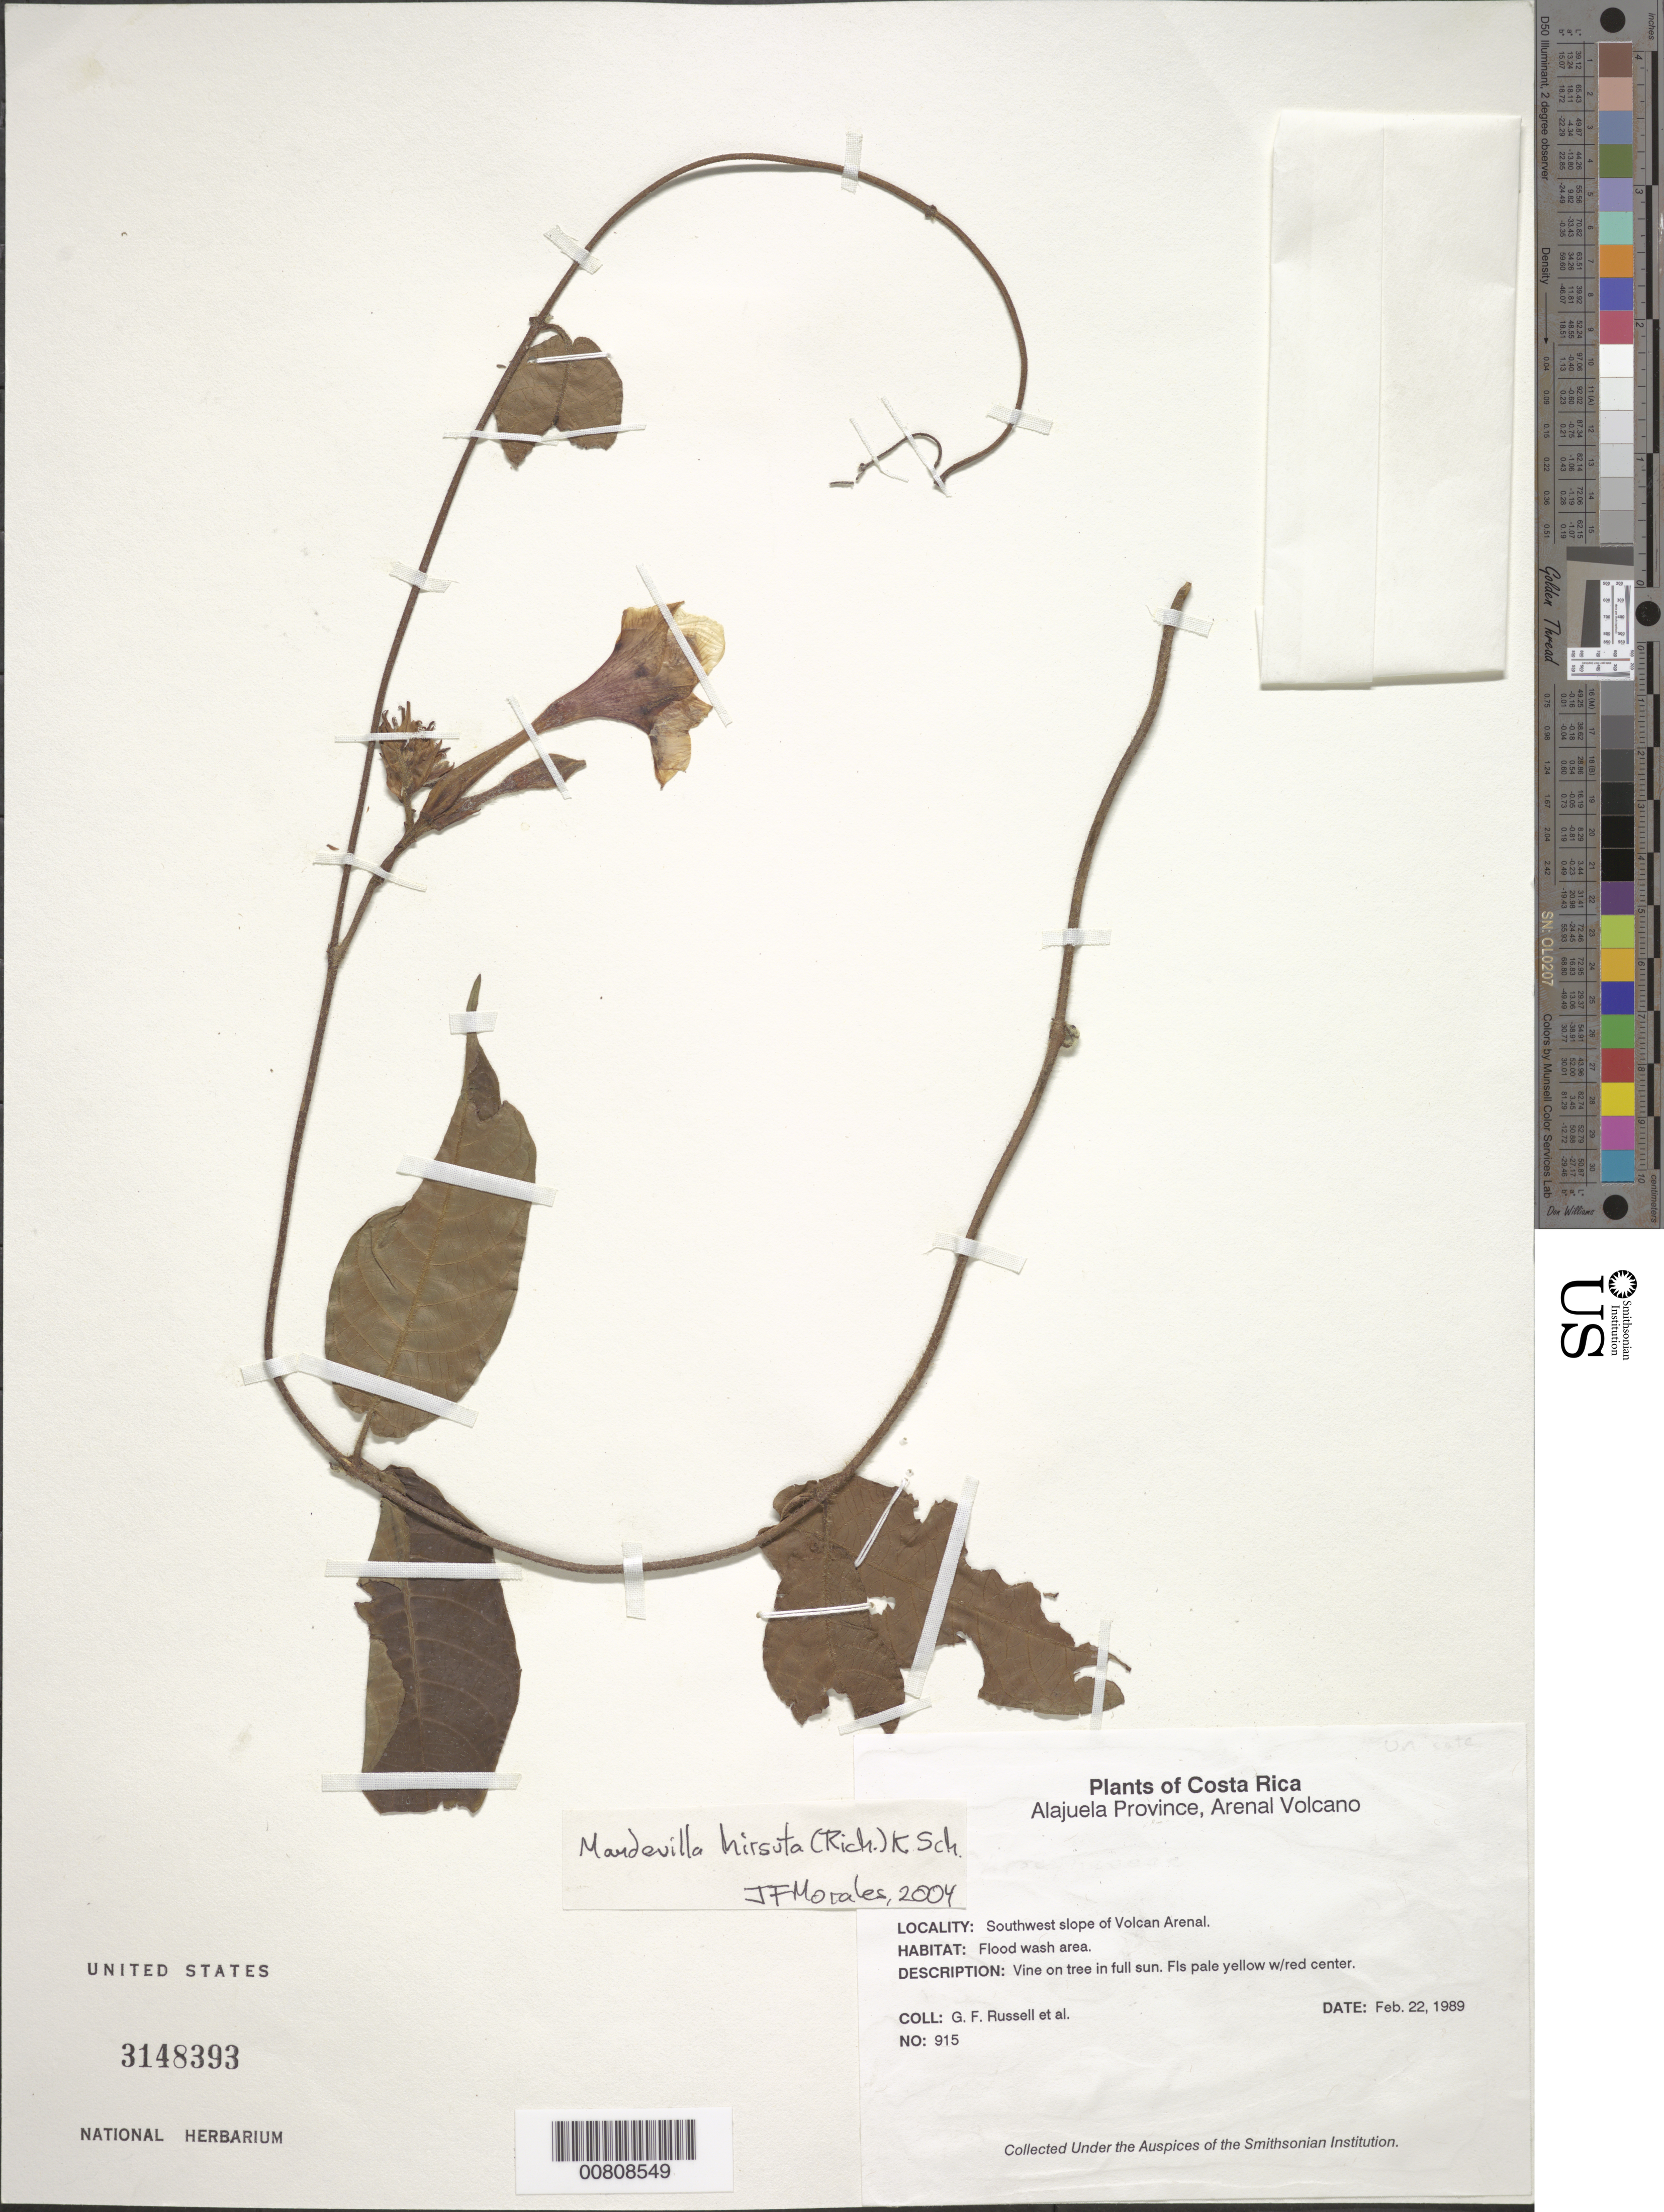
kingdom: Plantae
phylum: Tracheophyta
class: Magnoliopsida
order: Gentianales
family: Apocynaceae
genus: Mandevilla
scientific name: Mandevilla hirsuta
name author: (Rich.) K. Schum.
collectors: G. Russell & et al.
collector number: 915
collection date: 1989-02-22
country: Costa Rica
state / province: Alajuela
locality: Alajuela Province, Arenal Volcano. Southwest slope of Volcan Arenal.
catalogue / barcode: US 3148393